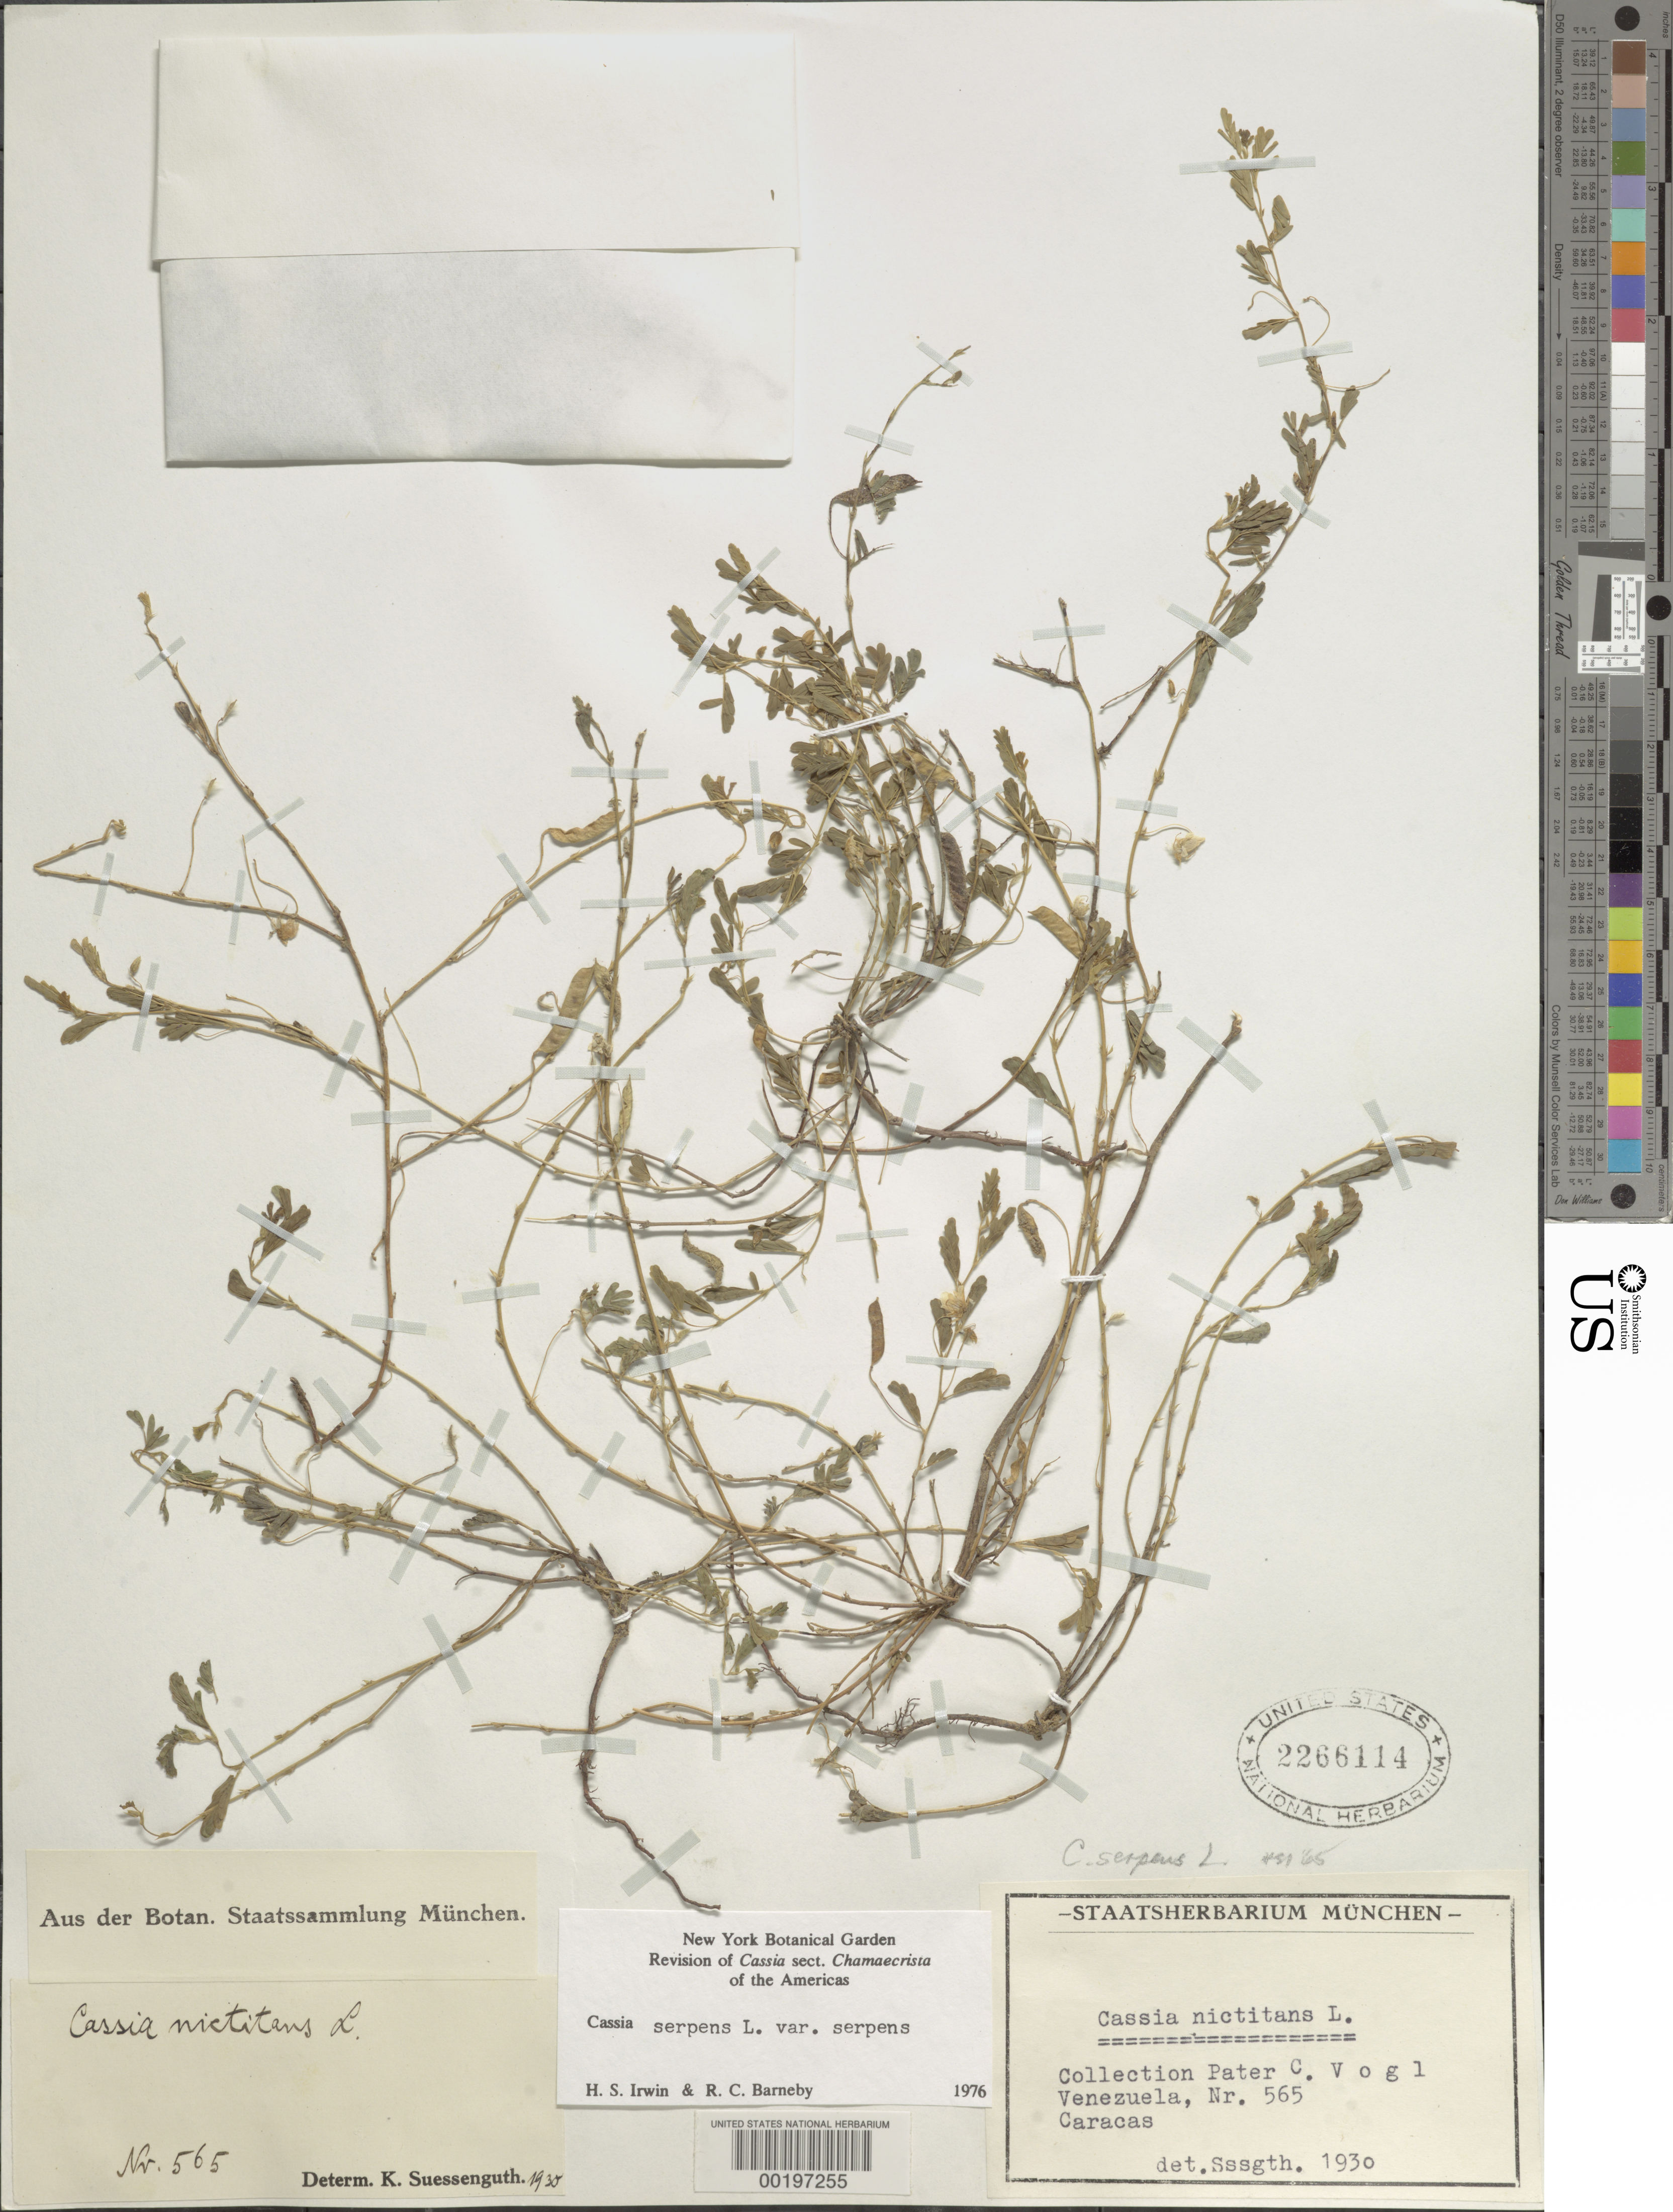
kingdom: Plantae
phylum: Tracheophyta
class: Magnoliopsida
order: Fabales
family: Fabaceae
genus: Chamaecrista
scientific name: Chamaecrista serpens var. serpens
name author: (L.) Greene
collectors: C. Vogl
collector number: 565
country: Venezuela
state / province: Distrito Federal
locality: Caracas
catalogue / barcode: US 2266114